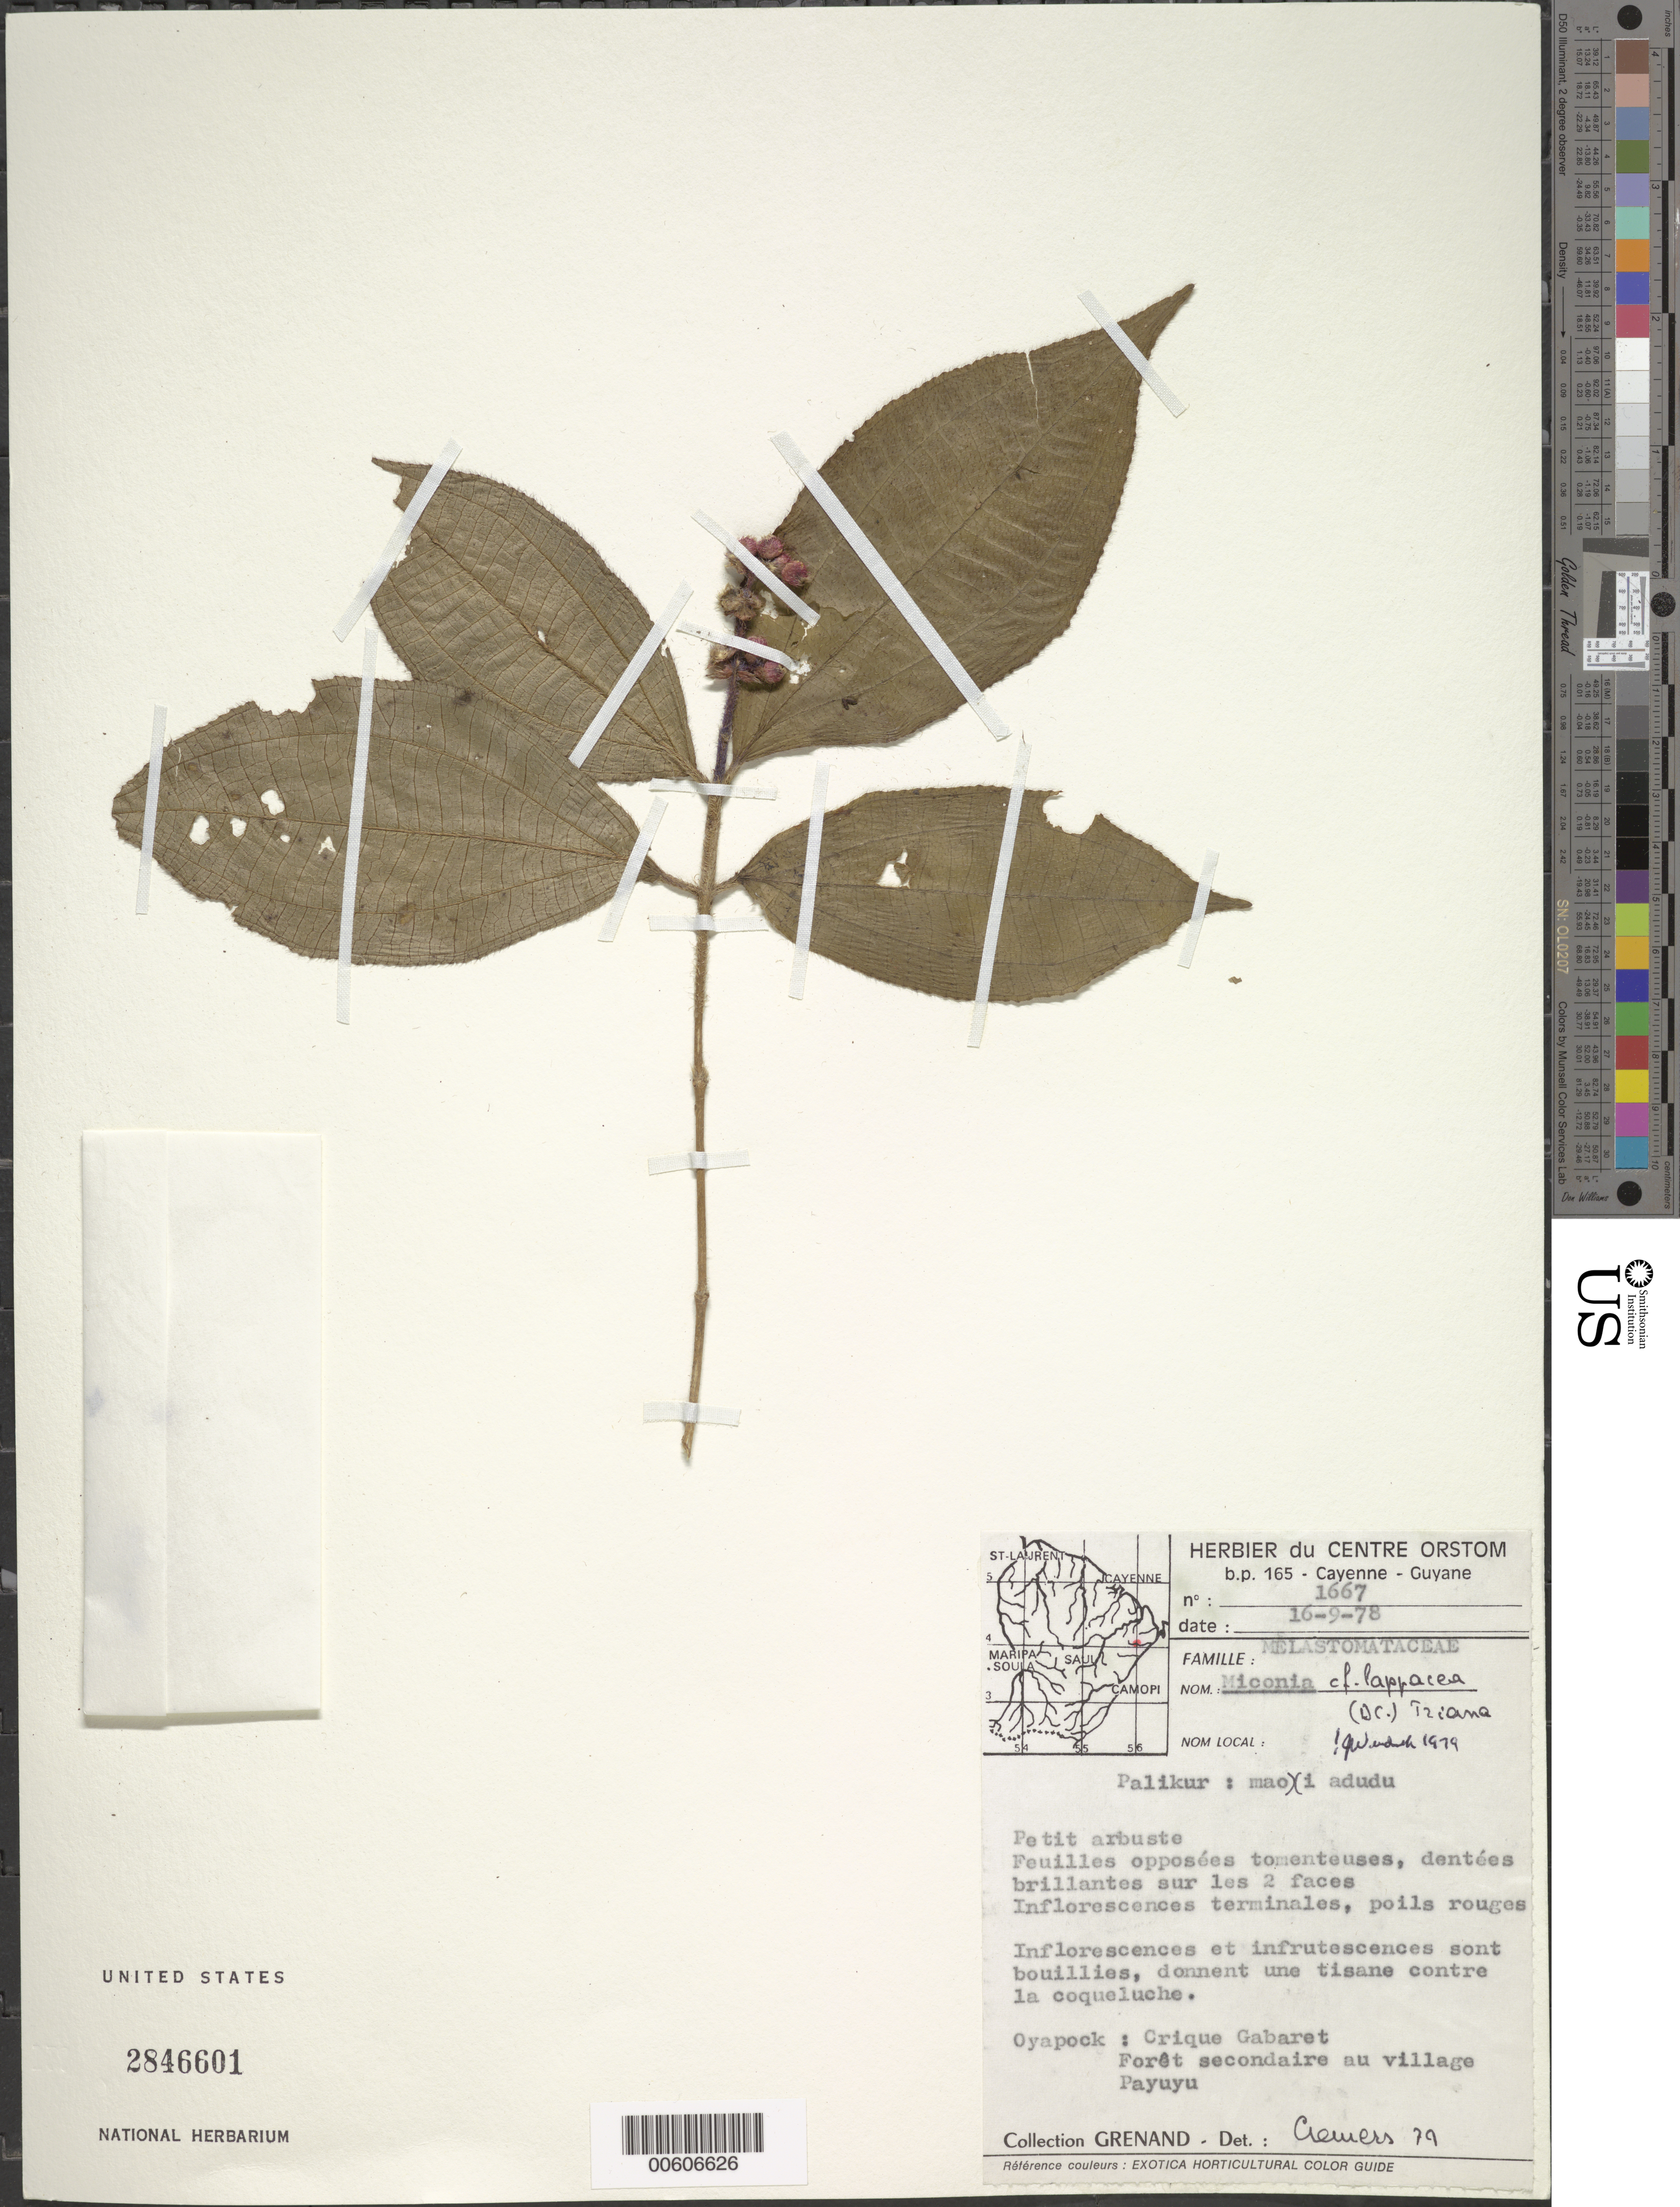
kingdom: Plantae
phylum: Tracheophyta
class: Magnoliopsida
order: Myrtales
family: Melastomataceae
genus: Miconia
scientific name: Miconia lappacea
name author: (DC.) Triana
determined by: Wurdack, John J., (US), US (UNITED STATES)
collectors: P. Grenand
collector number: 1667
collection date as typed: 16-Sep-78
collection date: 1978-09-16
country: French Guiana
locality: Crique Gabaret, Oyapock; au village Payuyu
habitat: Foret secondaire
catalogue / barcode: US 2846601